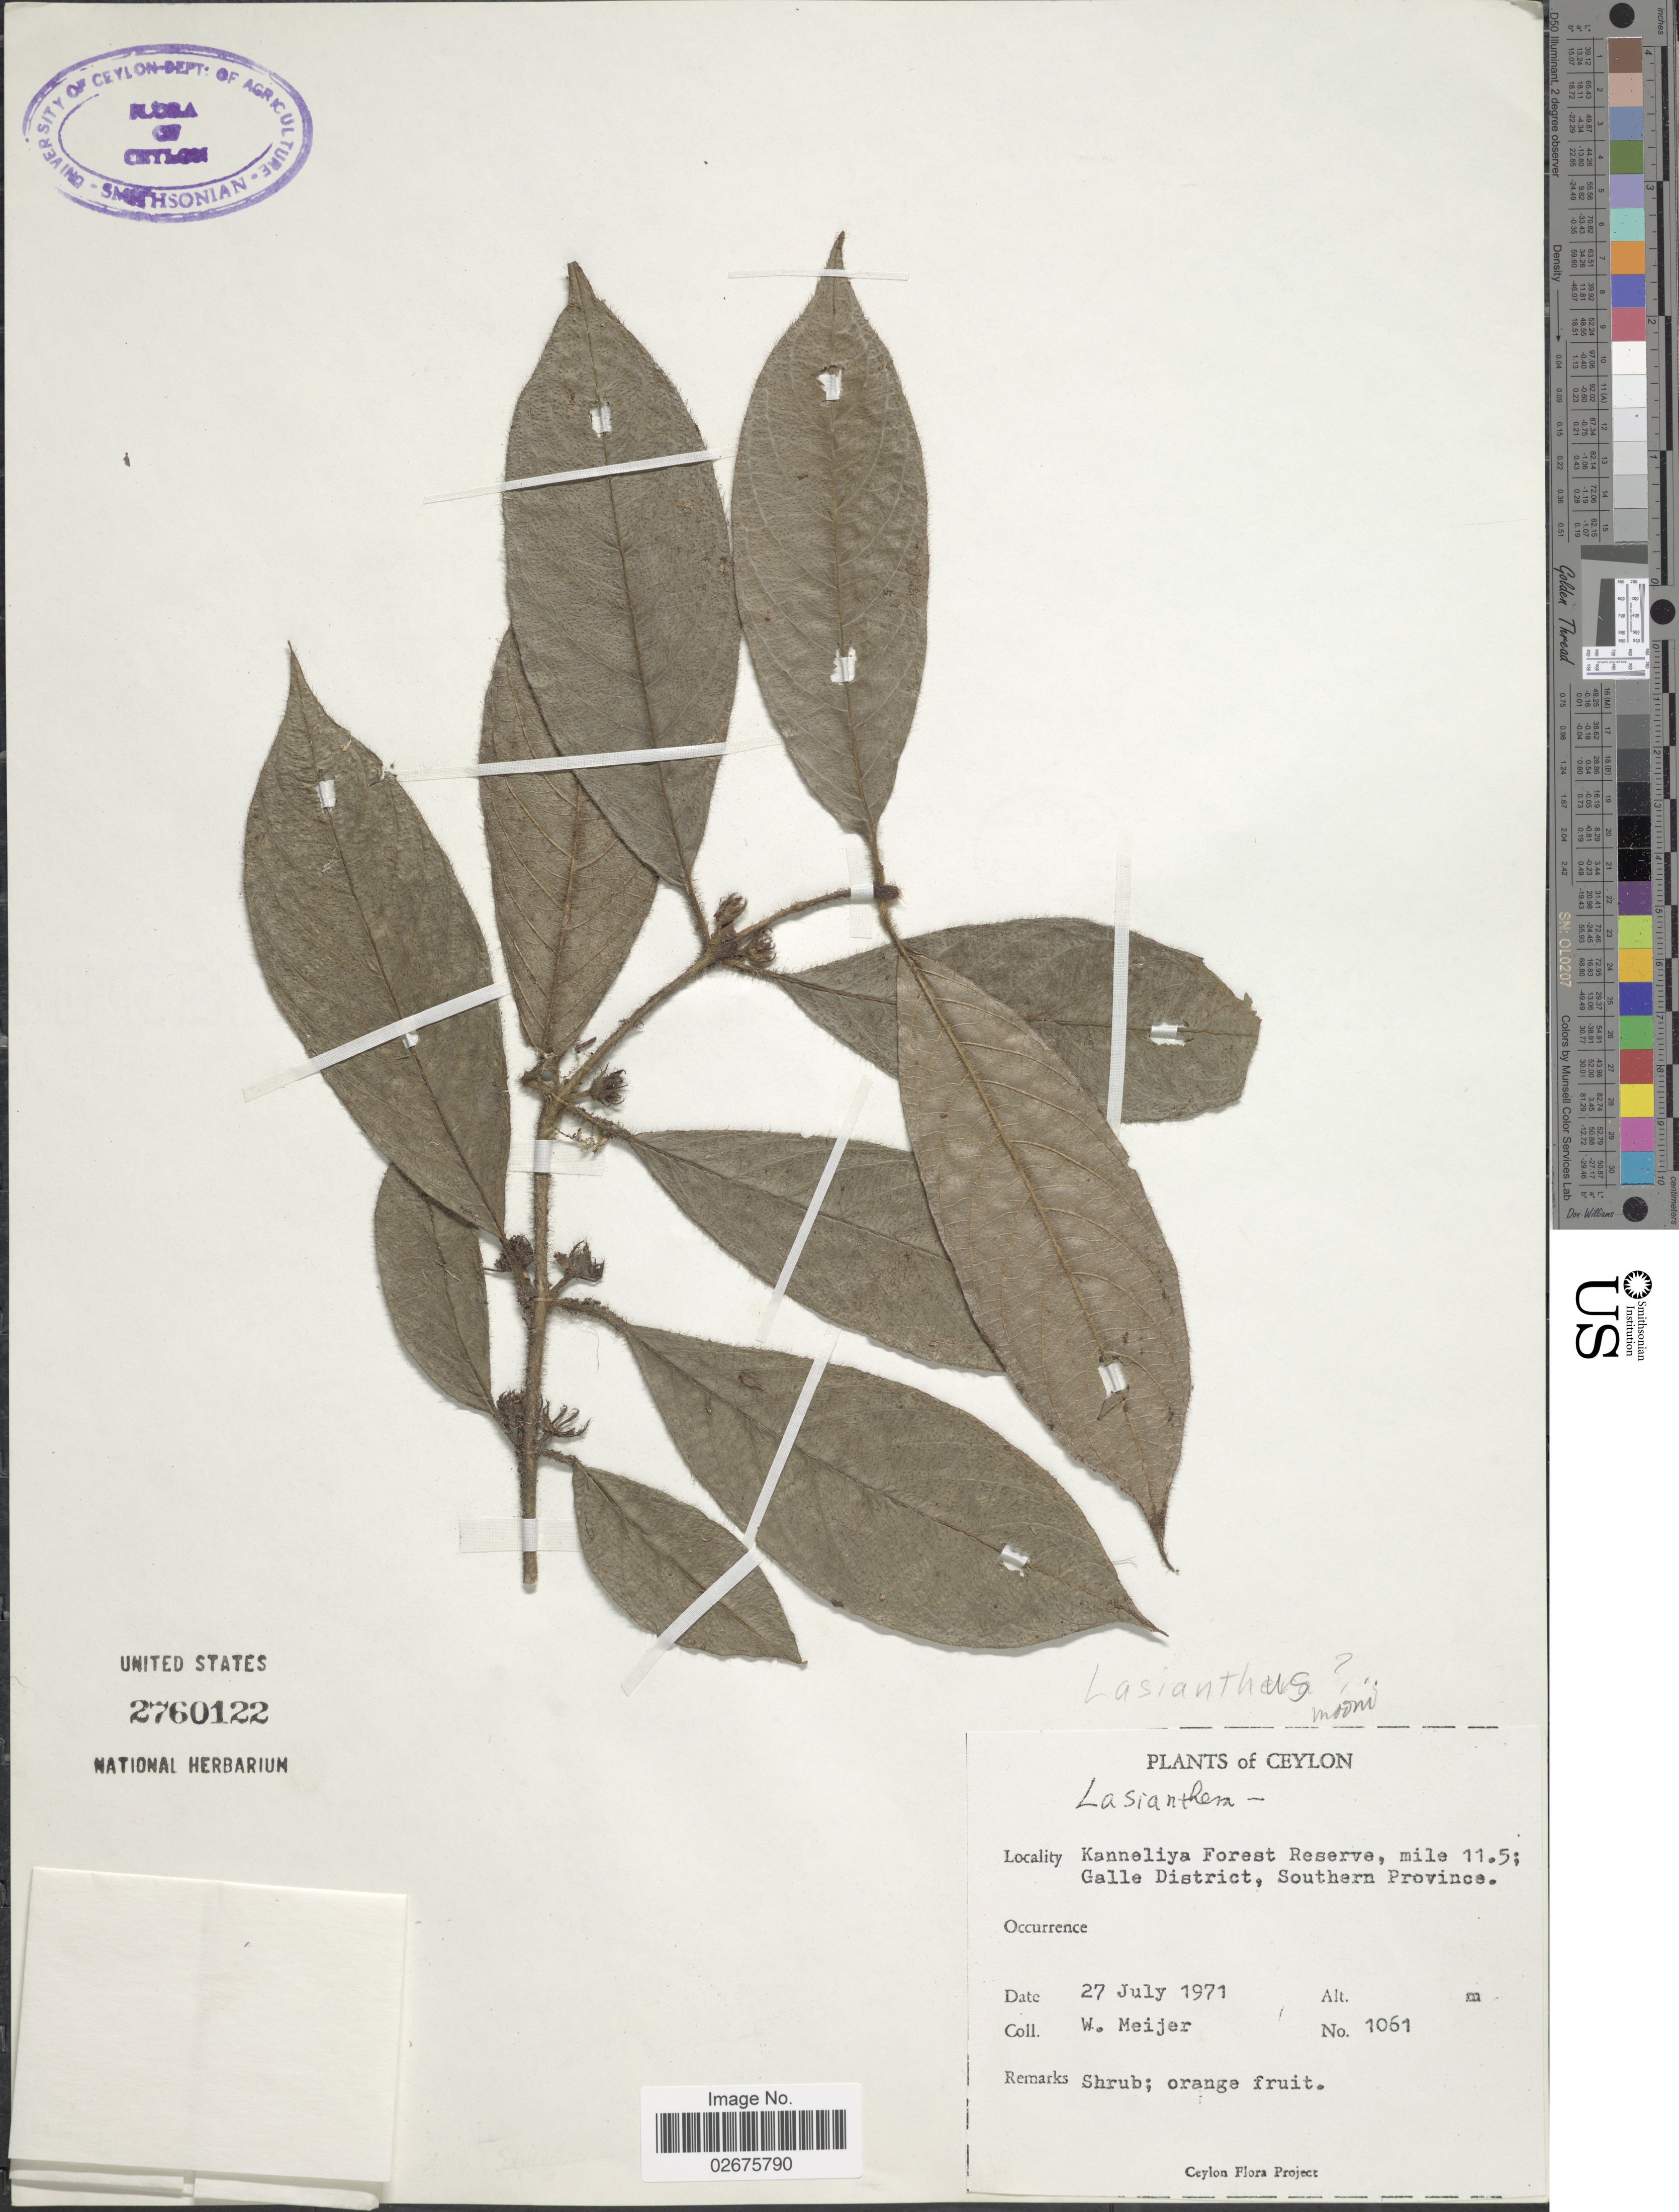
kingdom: Plantae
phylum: Tracheophyta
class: Magnoliopsida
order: Gentianales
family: Rubiaceae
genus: Lasianthus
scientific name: Lasianthus moonii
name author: Wight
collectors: W. Meijer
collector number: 1061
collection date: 1971-07-27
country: Sri Lanka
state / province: Southern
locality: Kanneliya Forest Reserve, mile 11.5, Galle District, Southern Province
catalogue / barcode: US 2760122